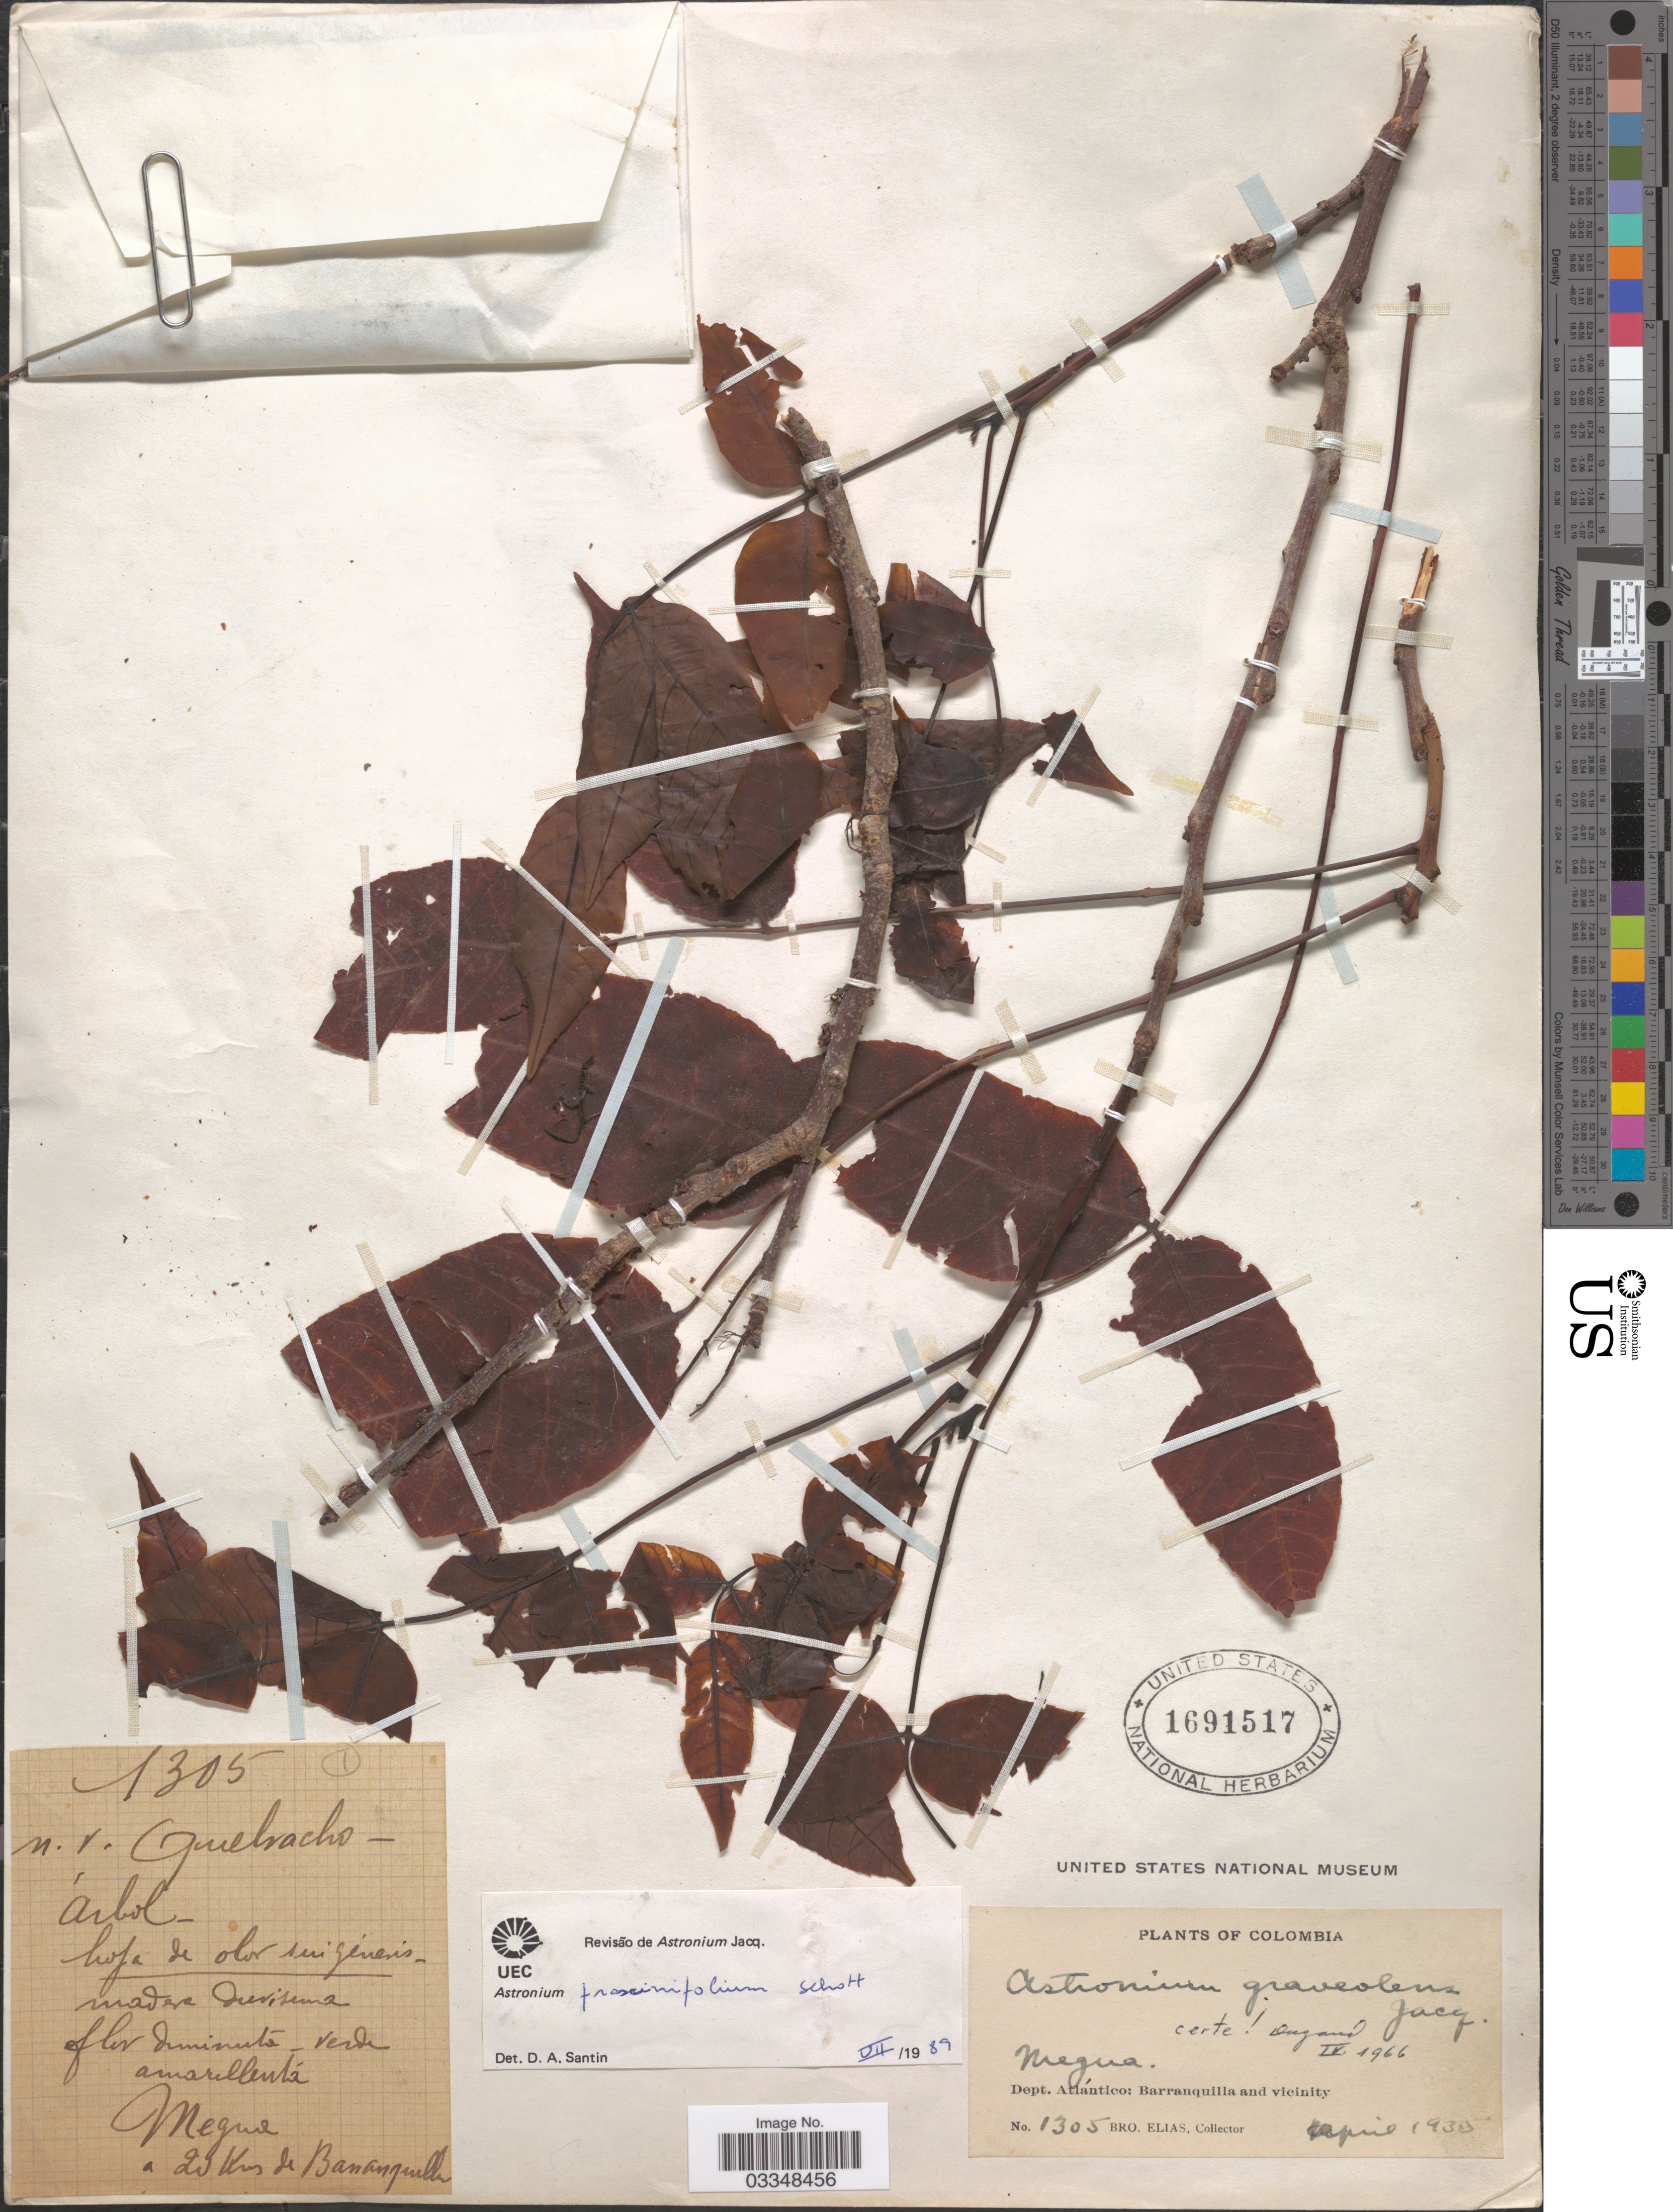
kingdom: Plantae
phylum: Tracheophyta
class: Magnoliopsida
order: Sapindales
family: Anacardiaceae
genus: Astronium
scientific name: Astronium fraxinifolium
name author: Schott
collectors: Bro. Elias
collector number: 1305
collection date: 1935-04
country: Colombia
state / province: Atlántico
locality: Megua. Dept. Atlántico: Barranquilla and vicinity. A 20 Kms de Barranquilla.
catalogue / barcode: US 1691517